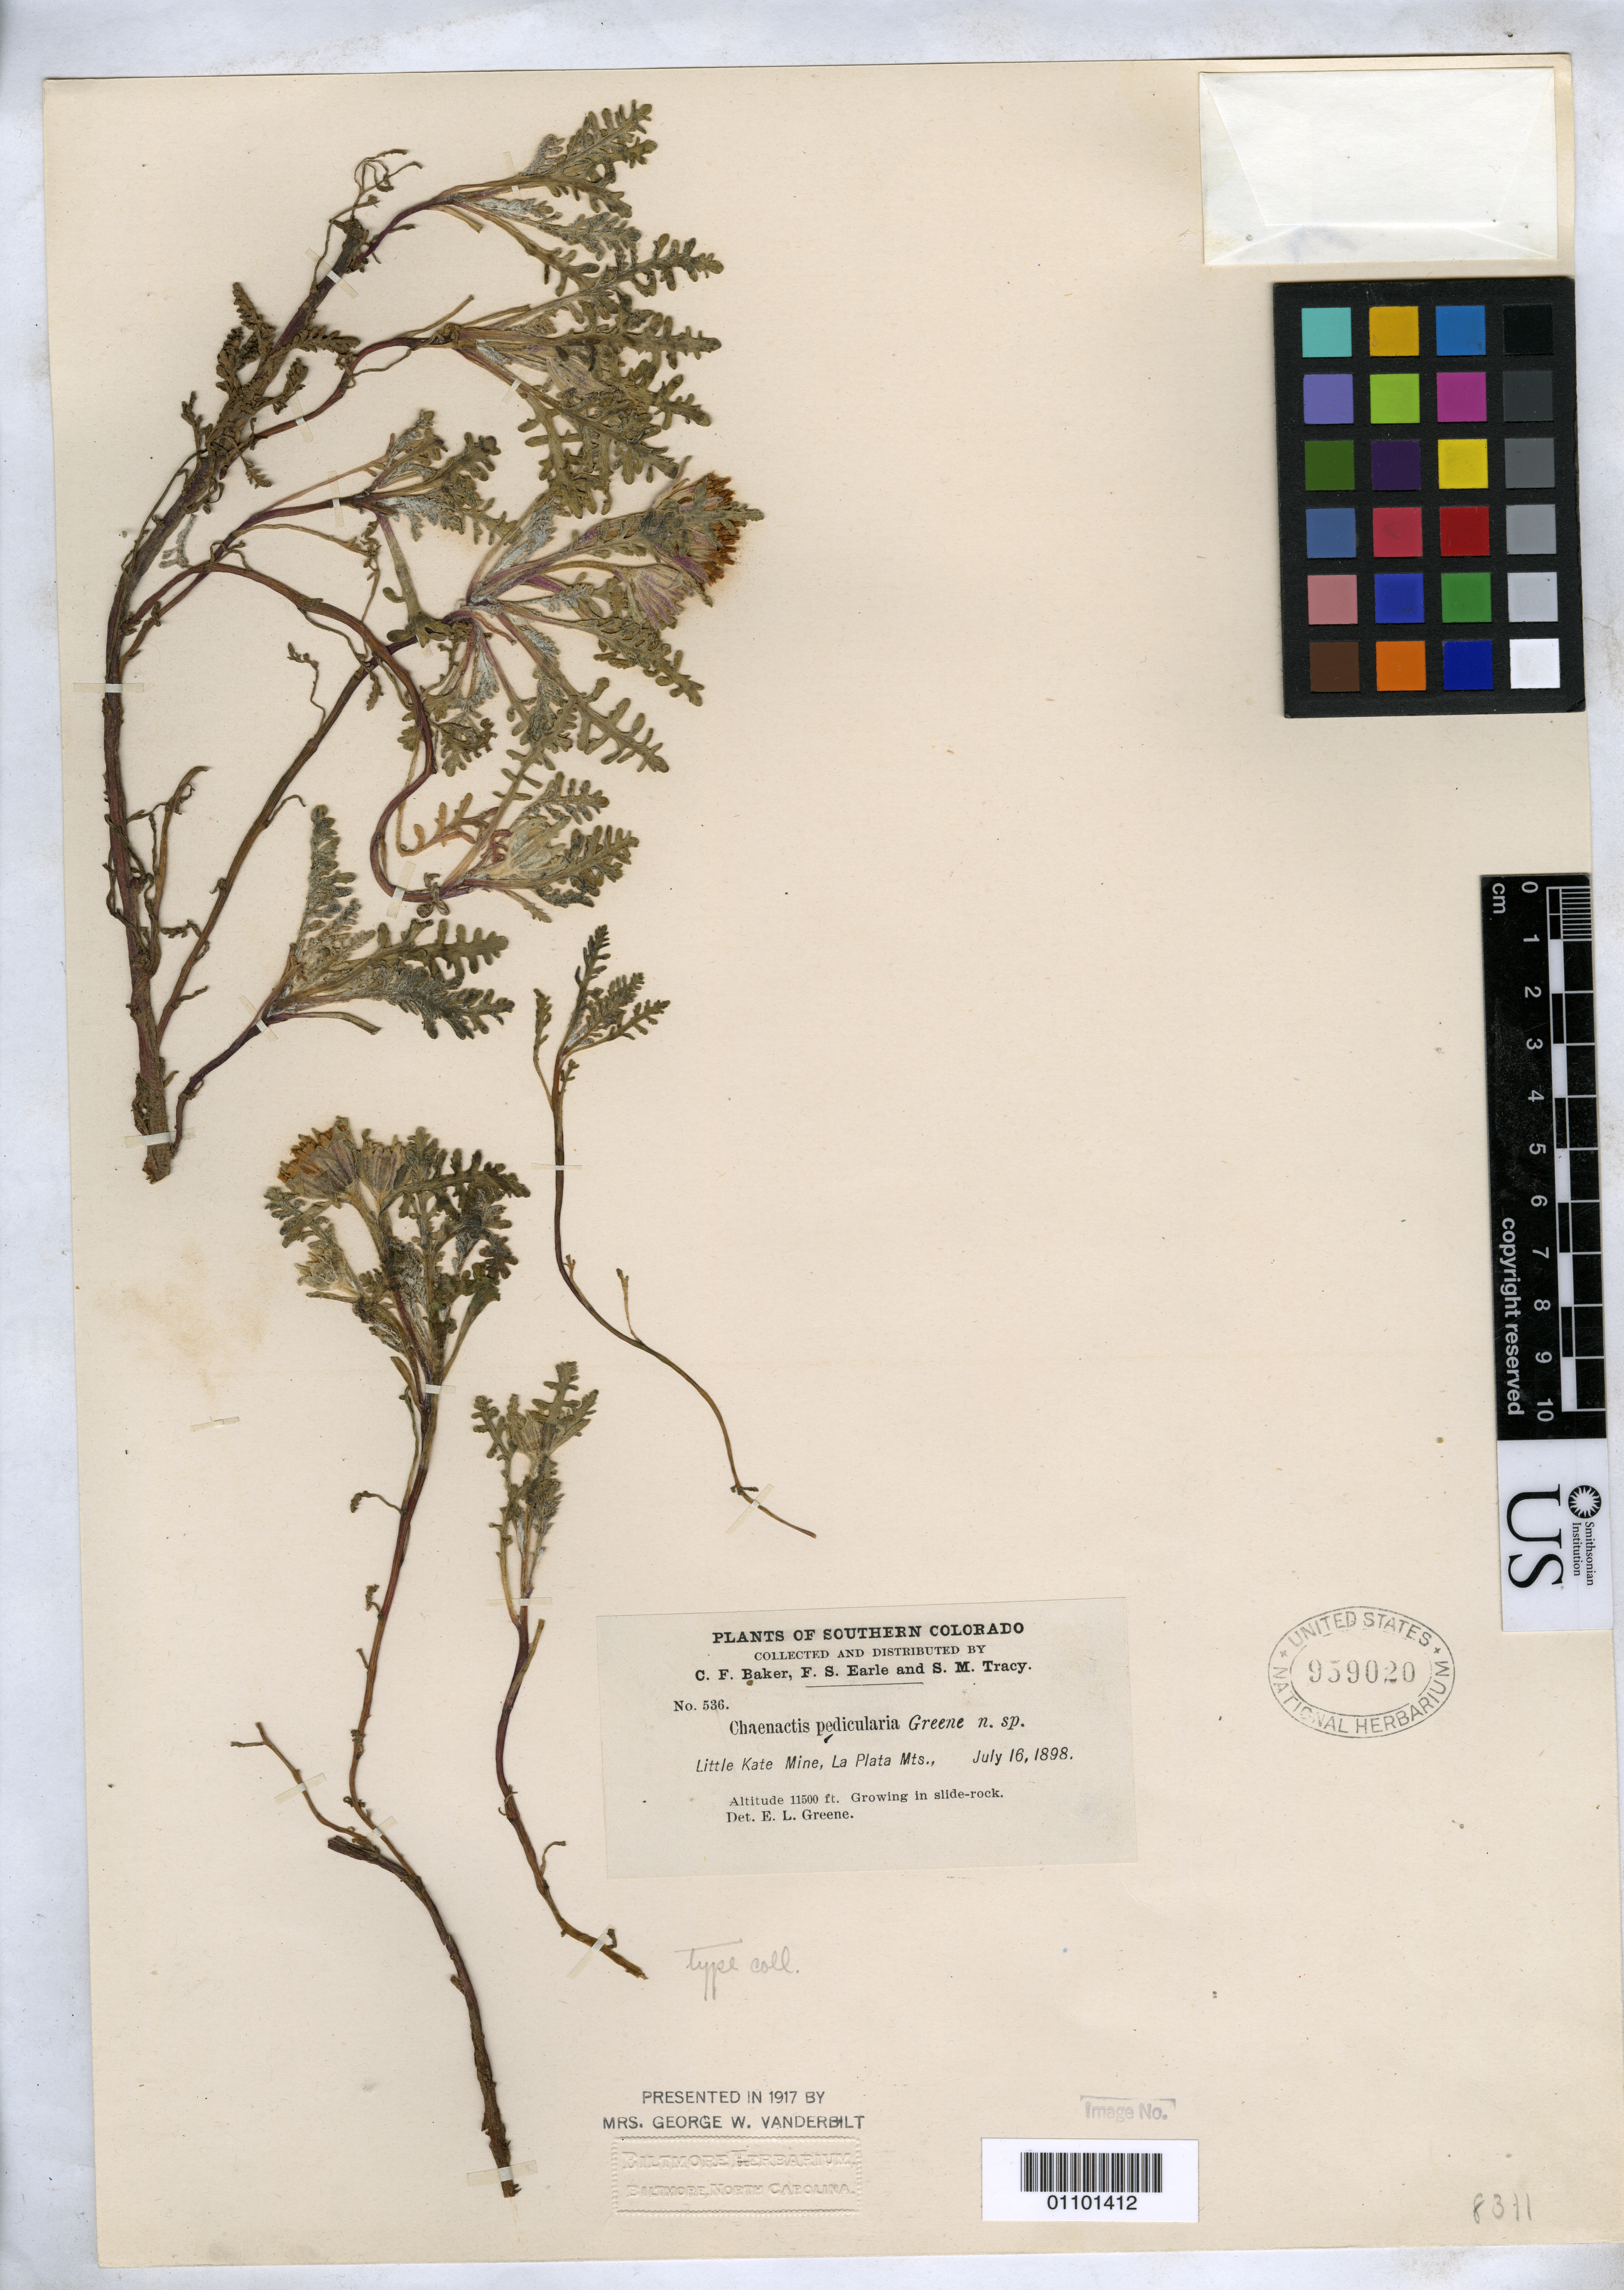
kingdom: Plantae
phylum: Tracheophyta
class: Magnoliopsida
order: Asterales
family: Asteraceae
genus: Chaenactis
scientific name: Chaenactis pedicularia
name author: Greene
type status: Isotype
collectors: C. F. Baker, F. Tracy & S. M. Tracy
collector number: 536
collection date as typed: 16 Jul 1898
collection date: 1898-07-16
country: United States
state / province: Colorado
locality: Little Kate Mine, La Plata Mts.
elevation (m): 3505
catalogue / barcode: US 959020